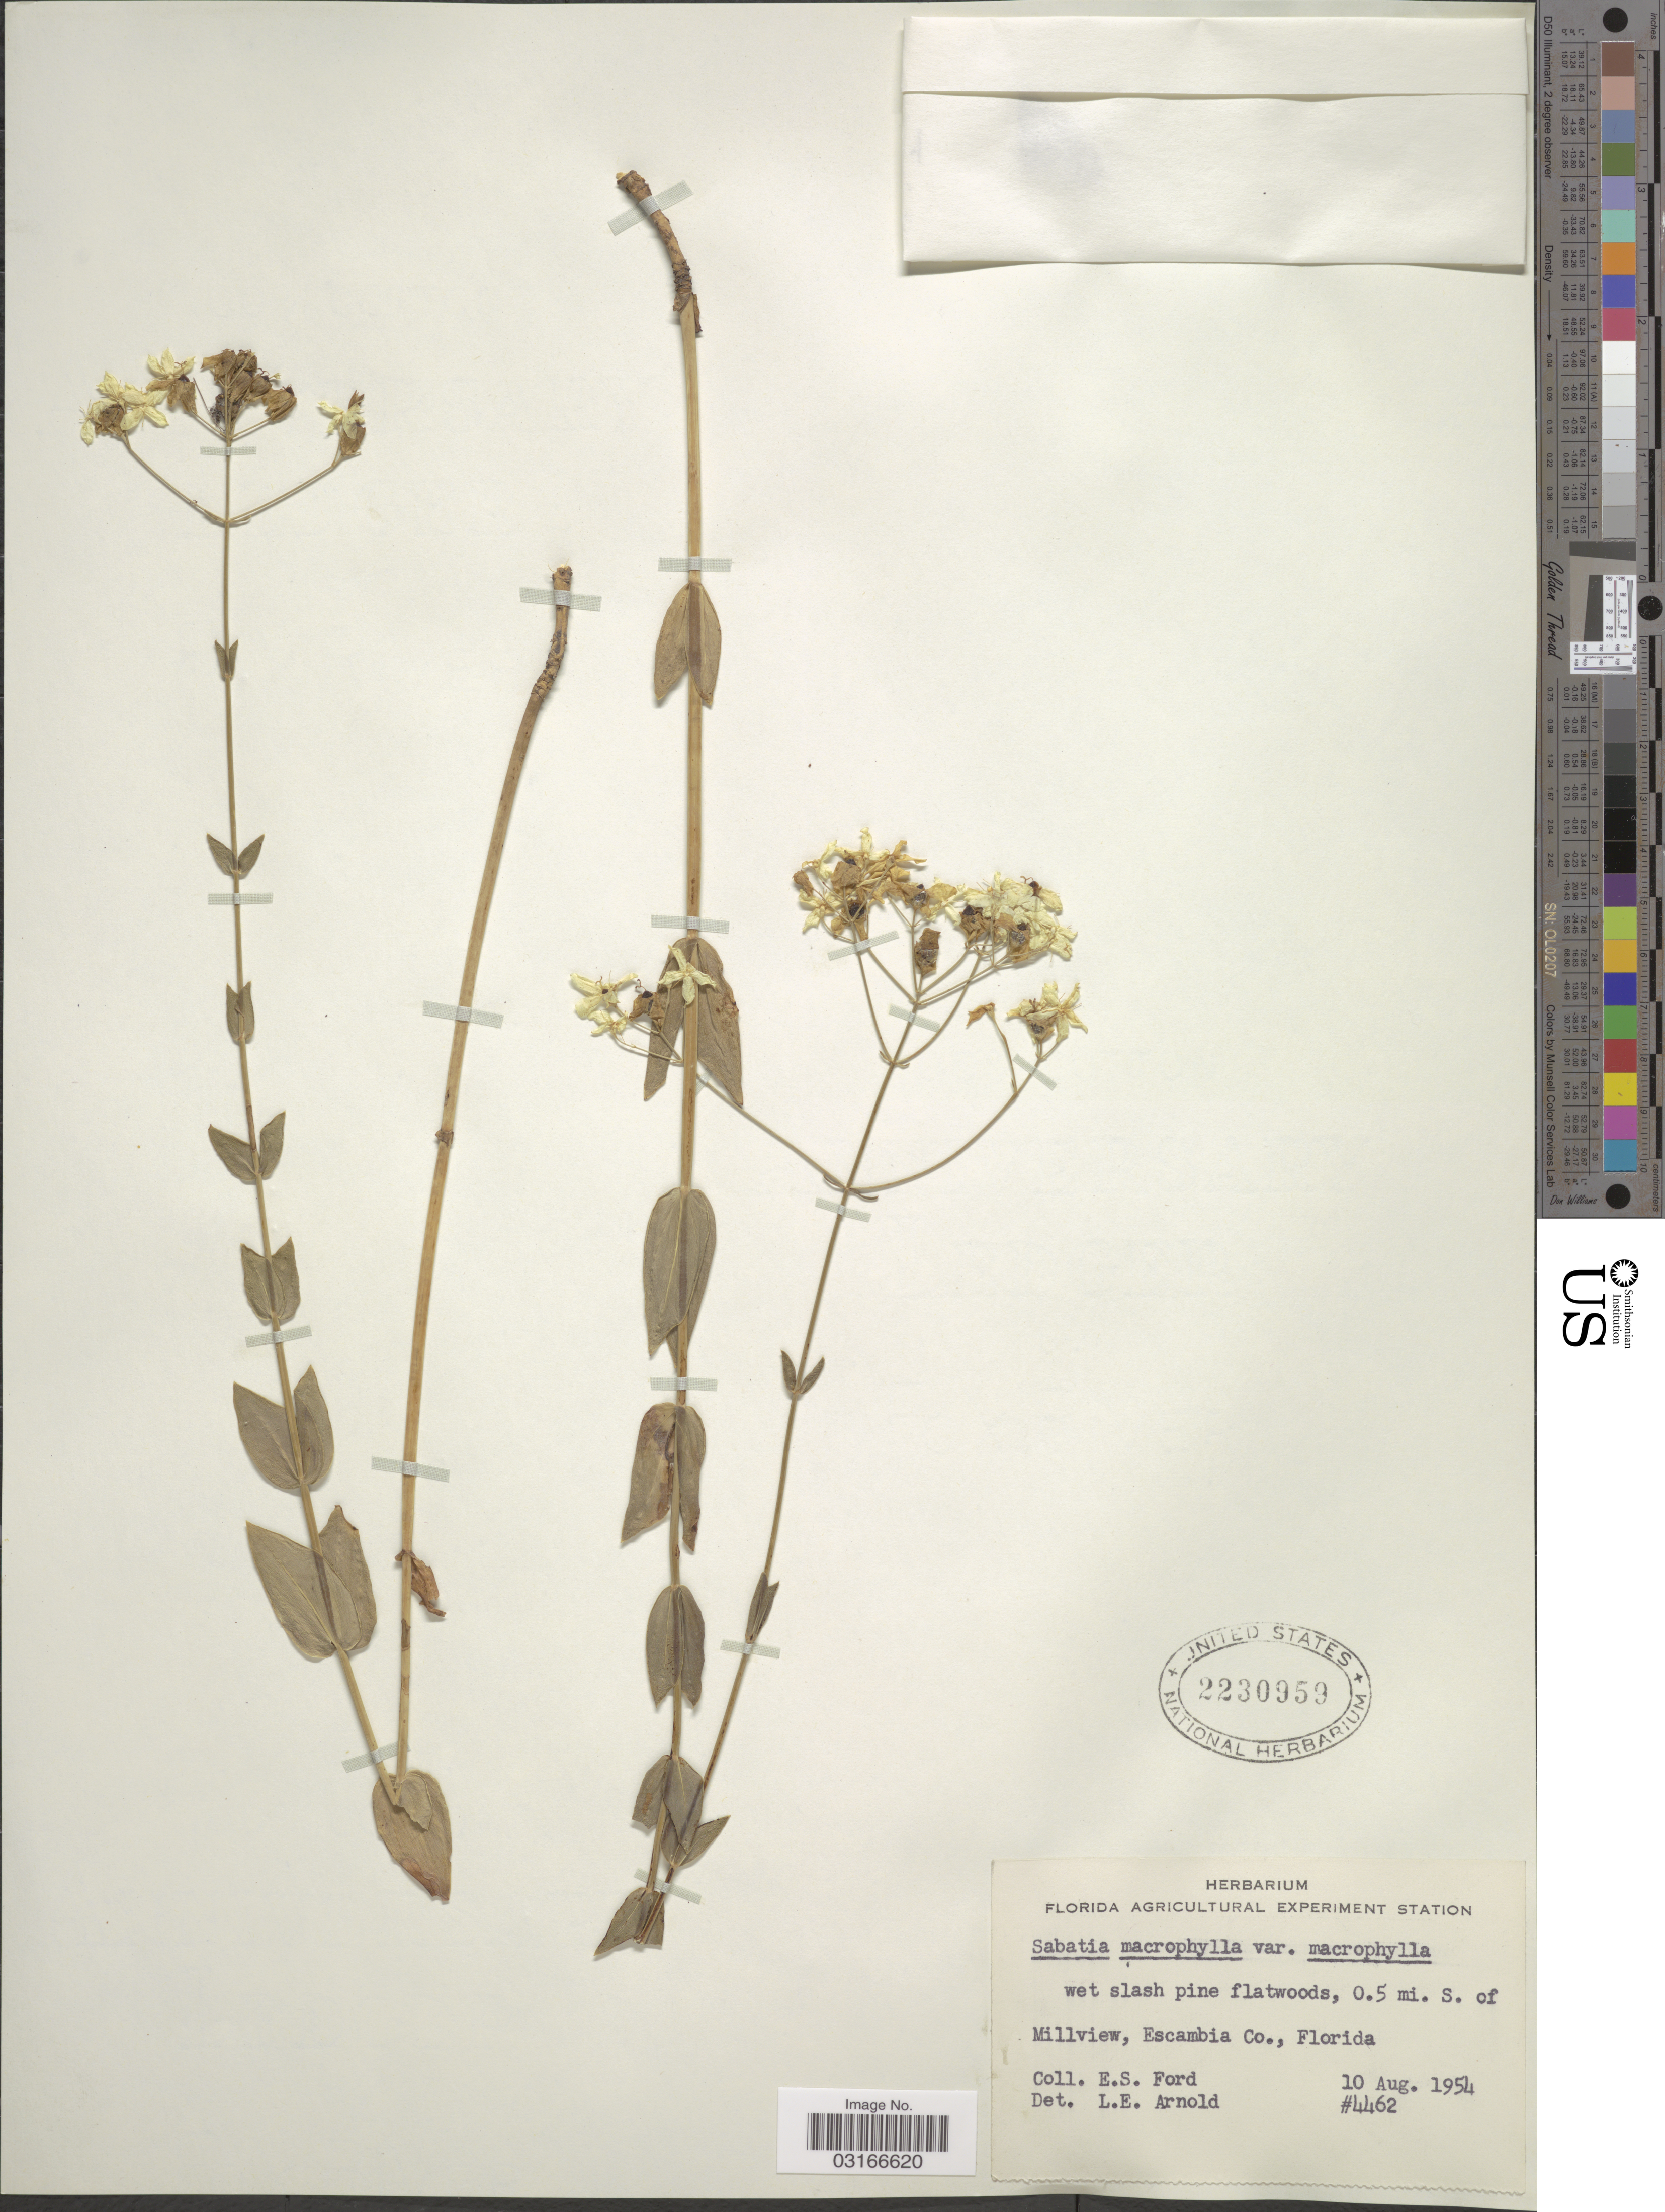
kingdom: Plantae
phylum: Tracheophyta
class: Magnoliopsida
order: Gentianales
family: Gentianaceae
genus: Sabatia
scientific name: Sabatia macrophylla var. macrophylla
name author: Hook.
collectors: E. Ford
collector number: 4462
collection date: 1954-08-10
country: United States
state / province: Florida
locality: Millview, Escambia Co., Florida.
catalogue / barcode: US 2230959